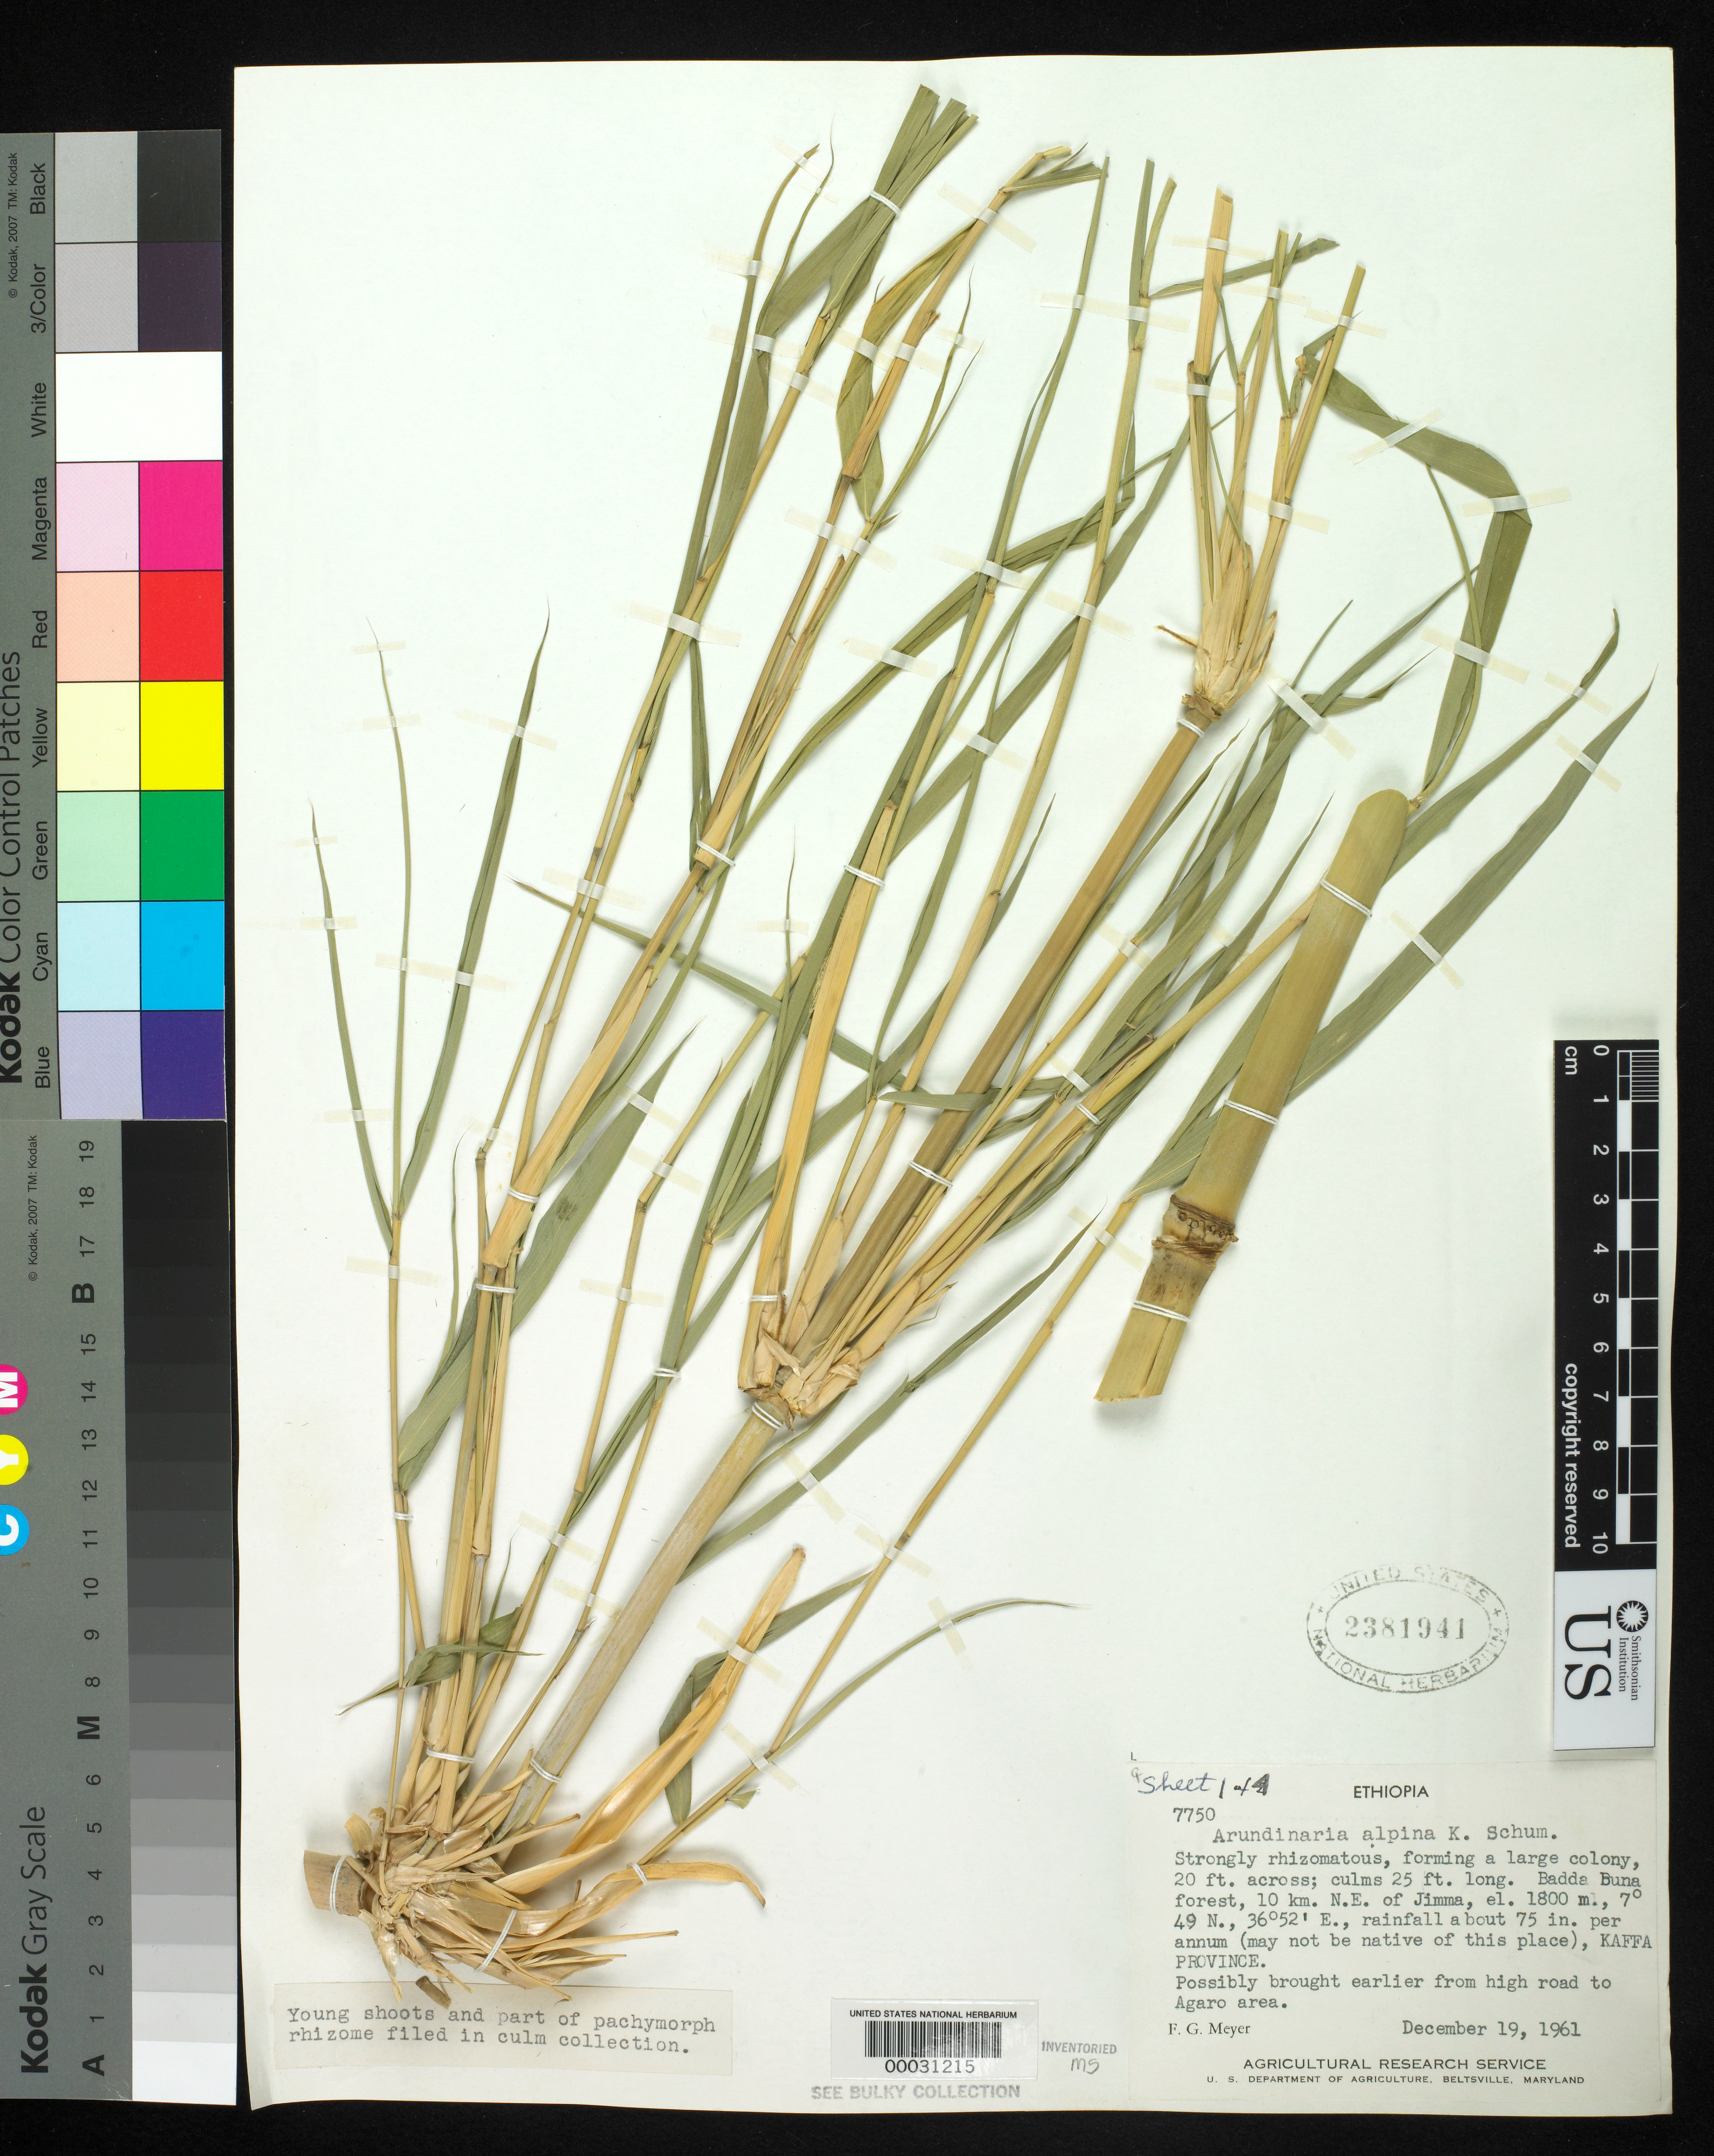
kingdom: Plantae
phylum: Tracheophyta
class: Liliopsida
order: Poales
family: Poaceae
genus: Oldeania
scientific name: Oldeania alpina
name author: (K. Schum.) Stapleton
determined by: Poaceae Reorganization Project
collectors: F. G. Meyer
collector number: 7750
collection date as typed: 19 Dec 1961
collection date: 1961-12-19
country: Ethiopia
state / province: South West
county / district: Keffa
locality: Badda buna forest, jimma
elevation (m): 1800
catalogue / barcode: US 2381941